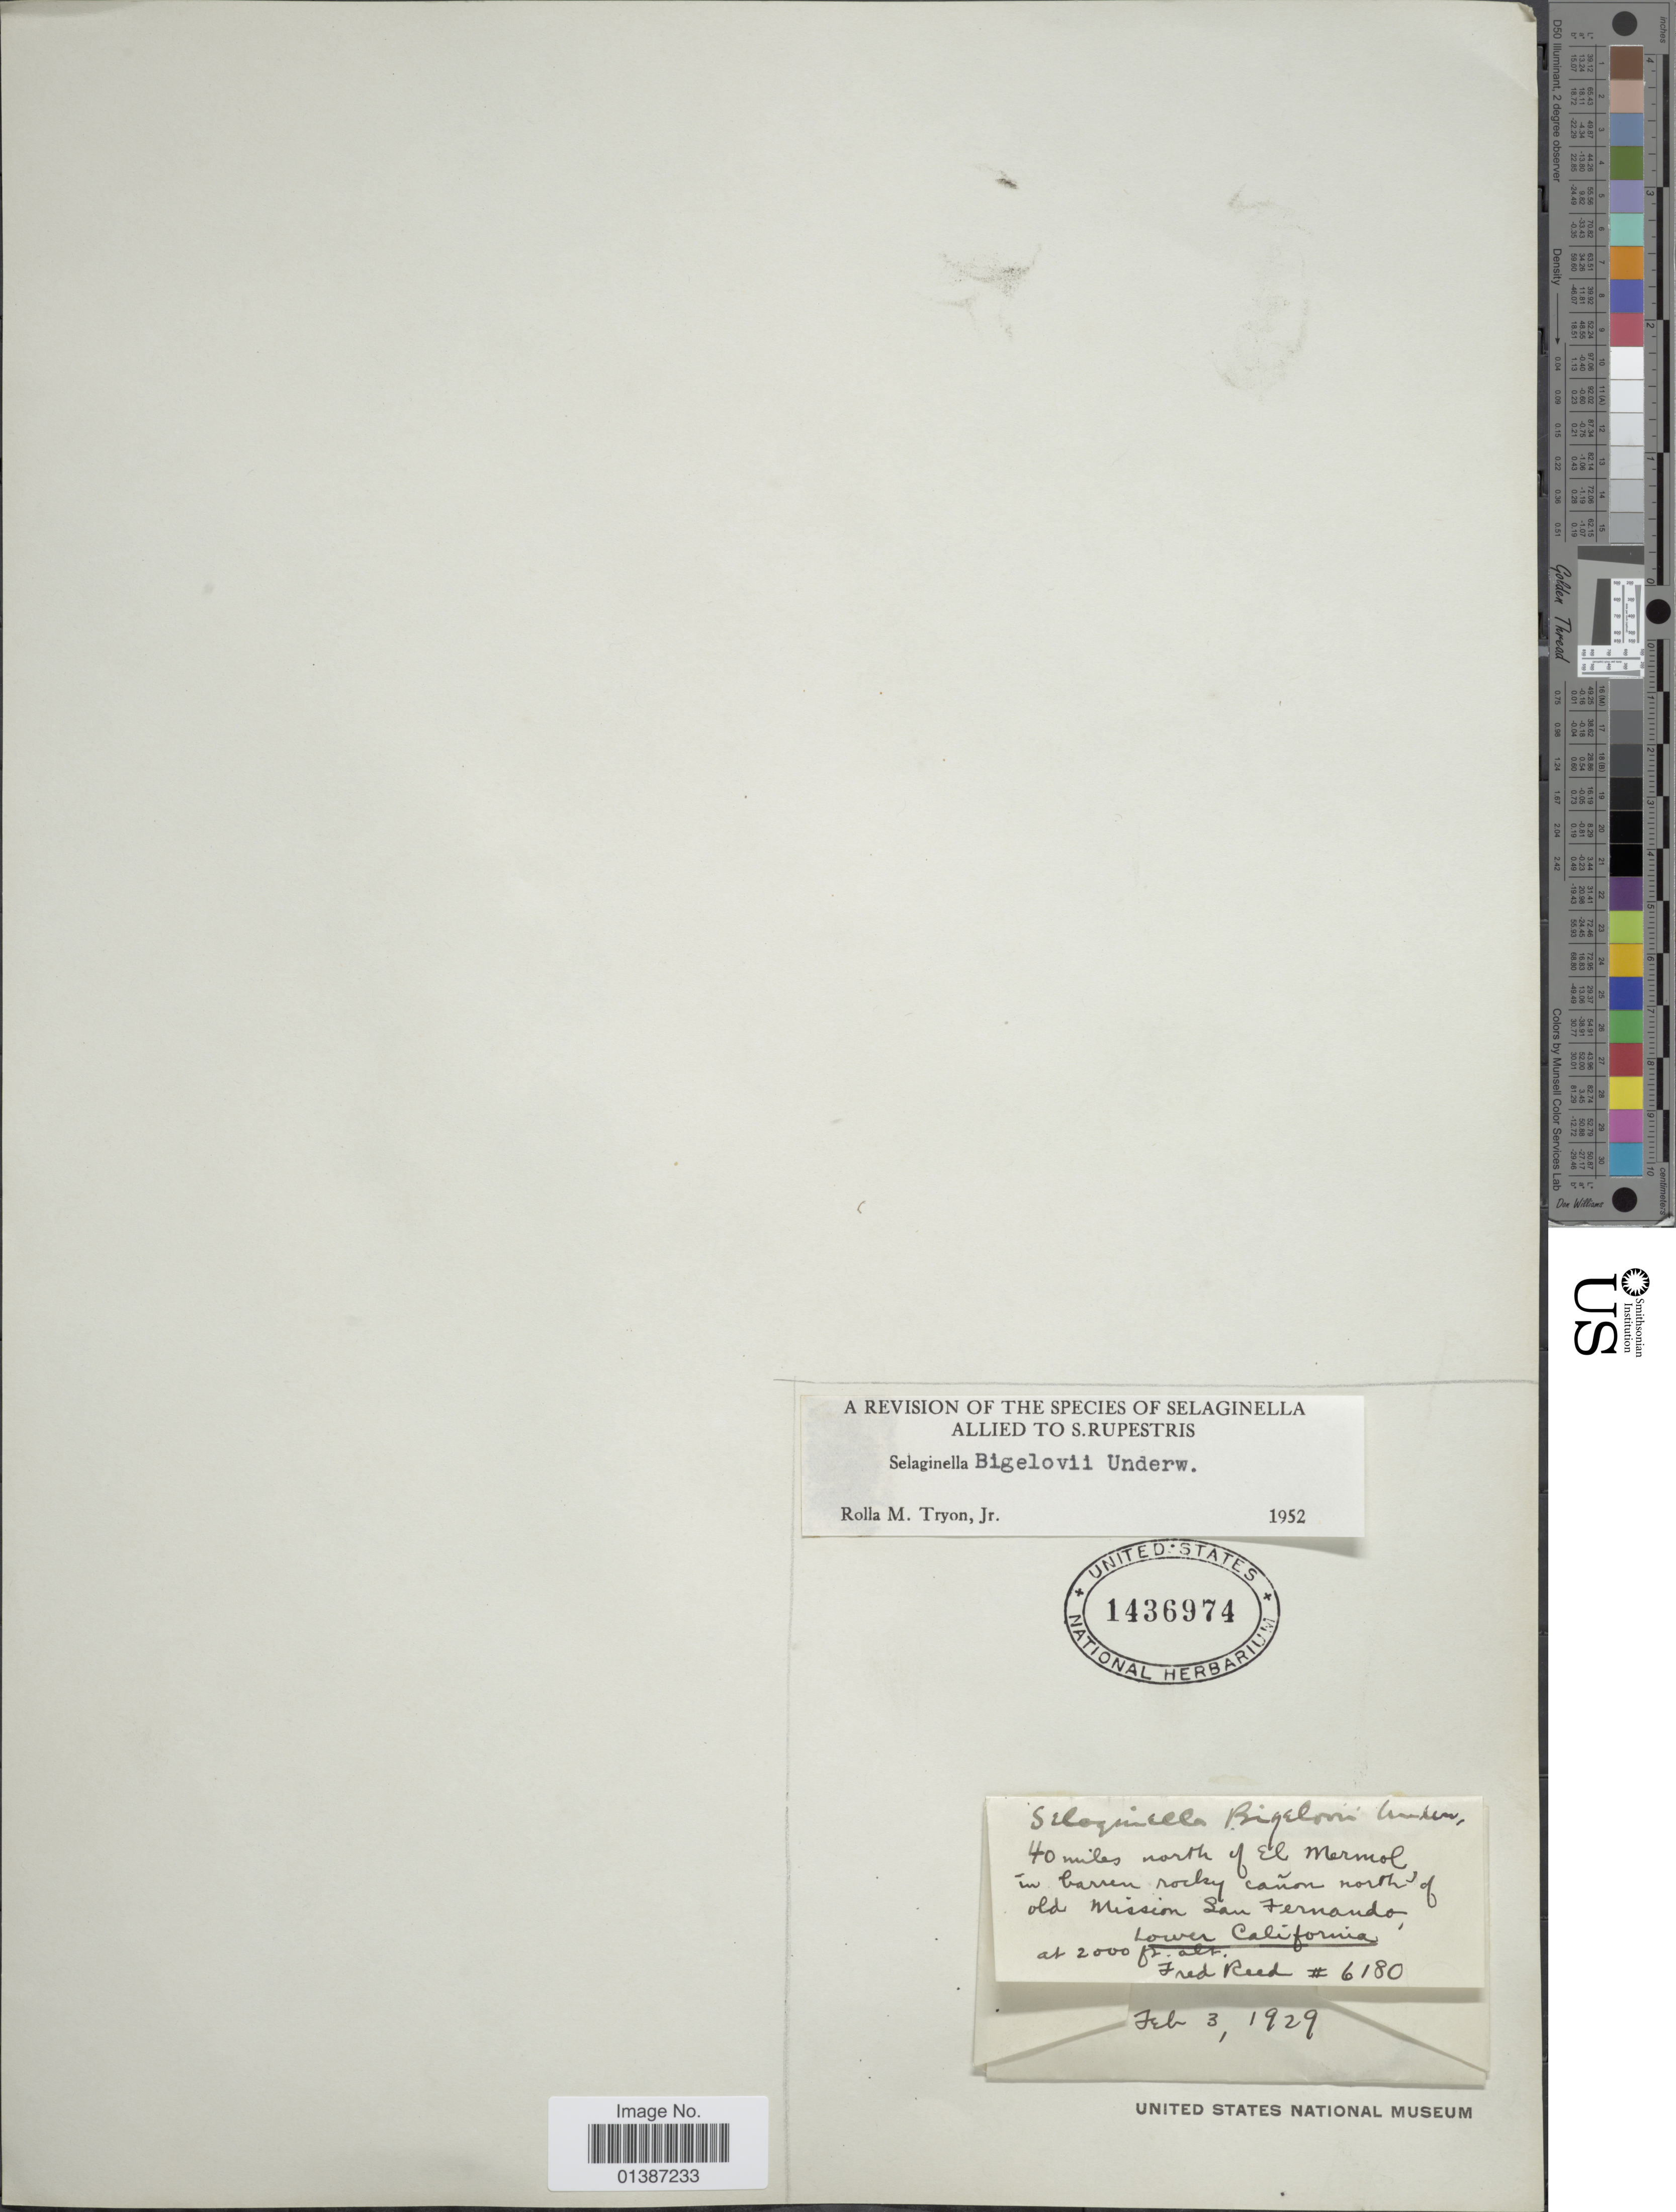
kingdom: Plantae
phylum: Tracheophyta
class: Lycopodiopsida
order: Selaginellales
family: Selaginellaceae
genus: Selaginella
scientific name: Selaginella bigelovii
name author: Underw.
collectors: F. Reed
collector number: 6180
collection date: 1929-02-03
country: Mexico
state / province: Baja California Norte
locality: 40 miles north of El Mermol in barren rocky cañon north of old Mission San Fernando, Lower California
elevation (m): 610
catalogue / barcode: US 1436974